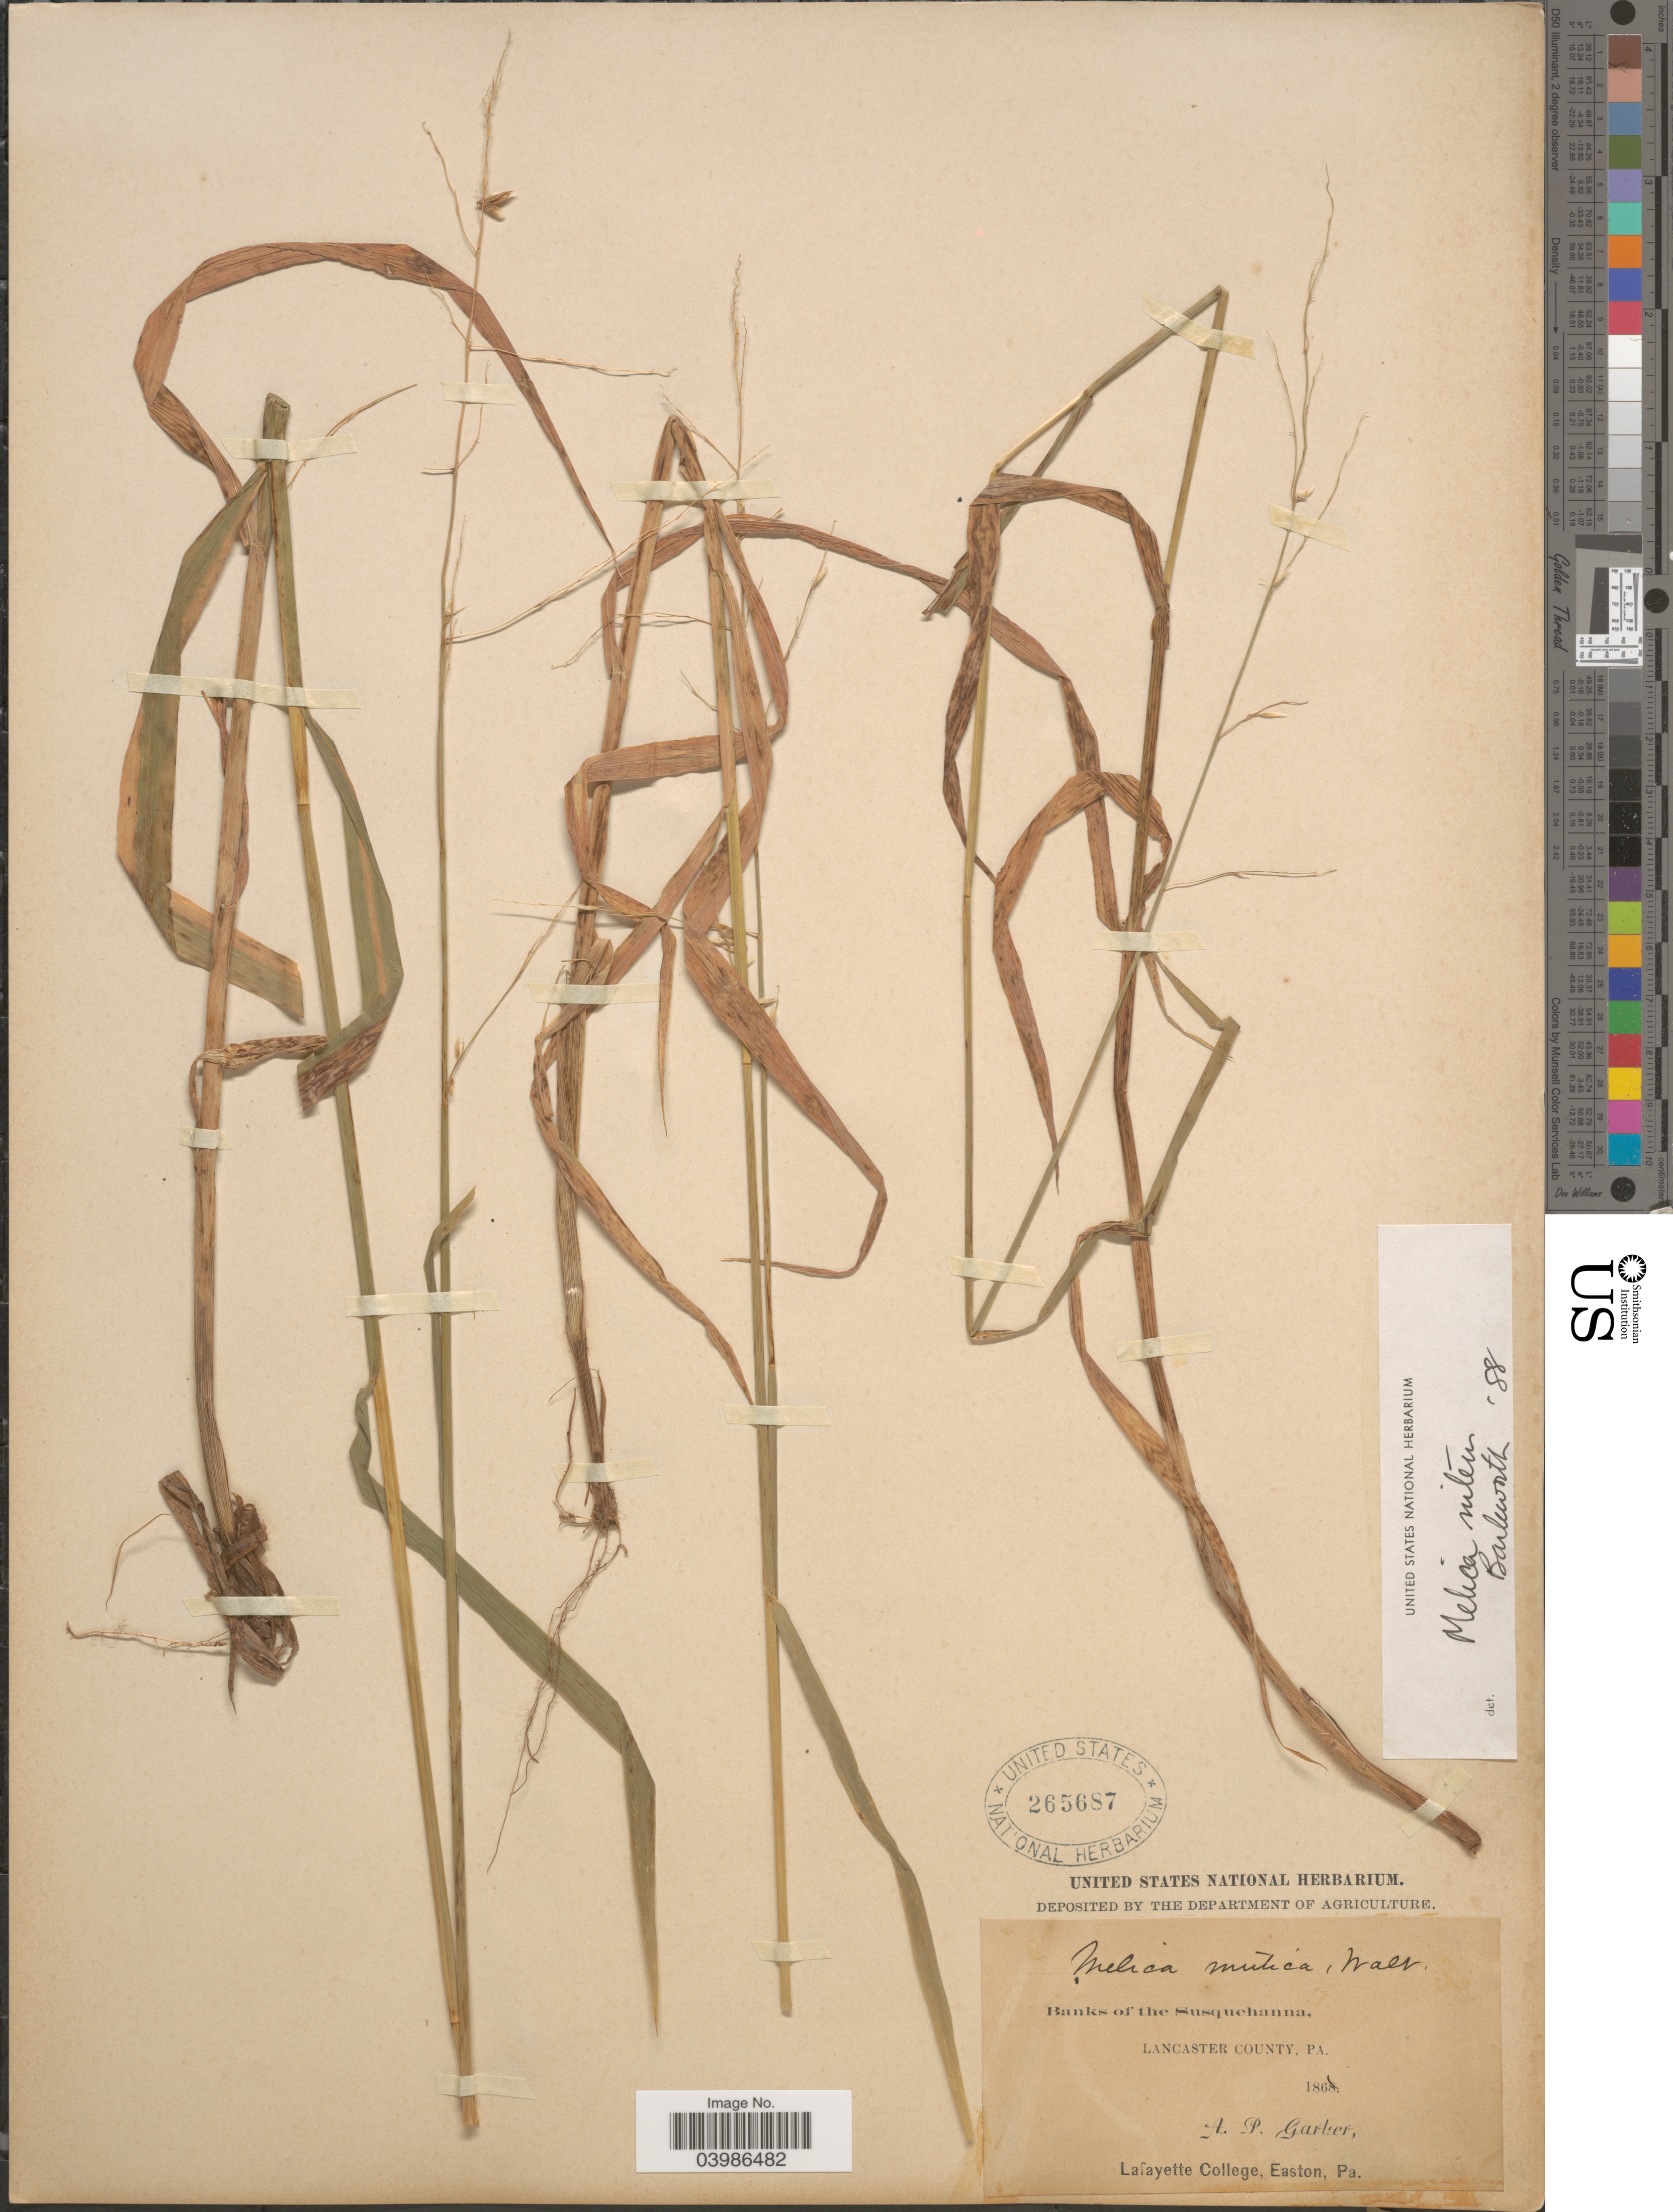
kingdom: Plantae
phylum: Tracheophyta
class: Liliopsida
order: Poales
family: Poaceae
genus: Melica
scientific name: Melica nitens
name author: (Scribn.) Nutt. ex Piper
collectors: A. P. Garber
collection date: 1868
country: United States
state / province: Pennsylvania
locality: Banks of the Susquehanna, Lancaster County.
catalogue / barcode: US 265687